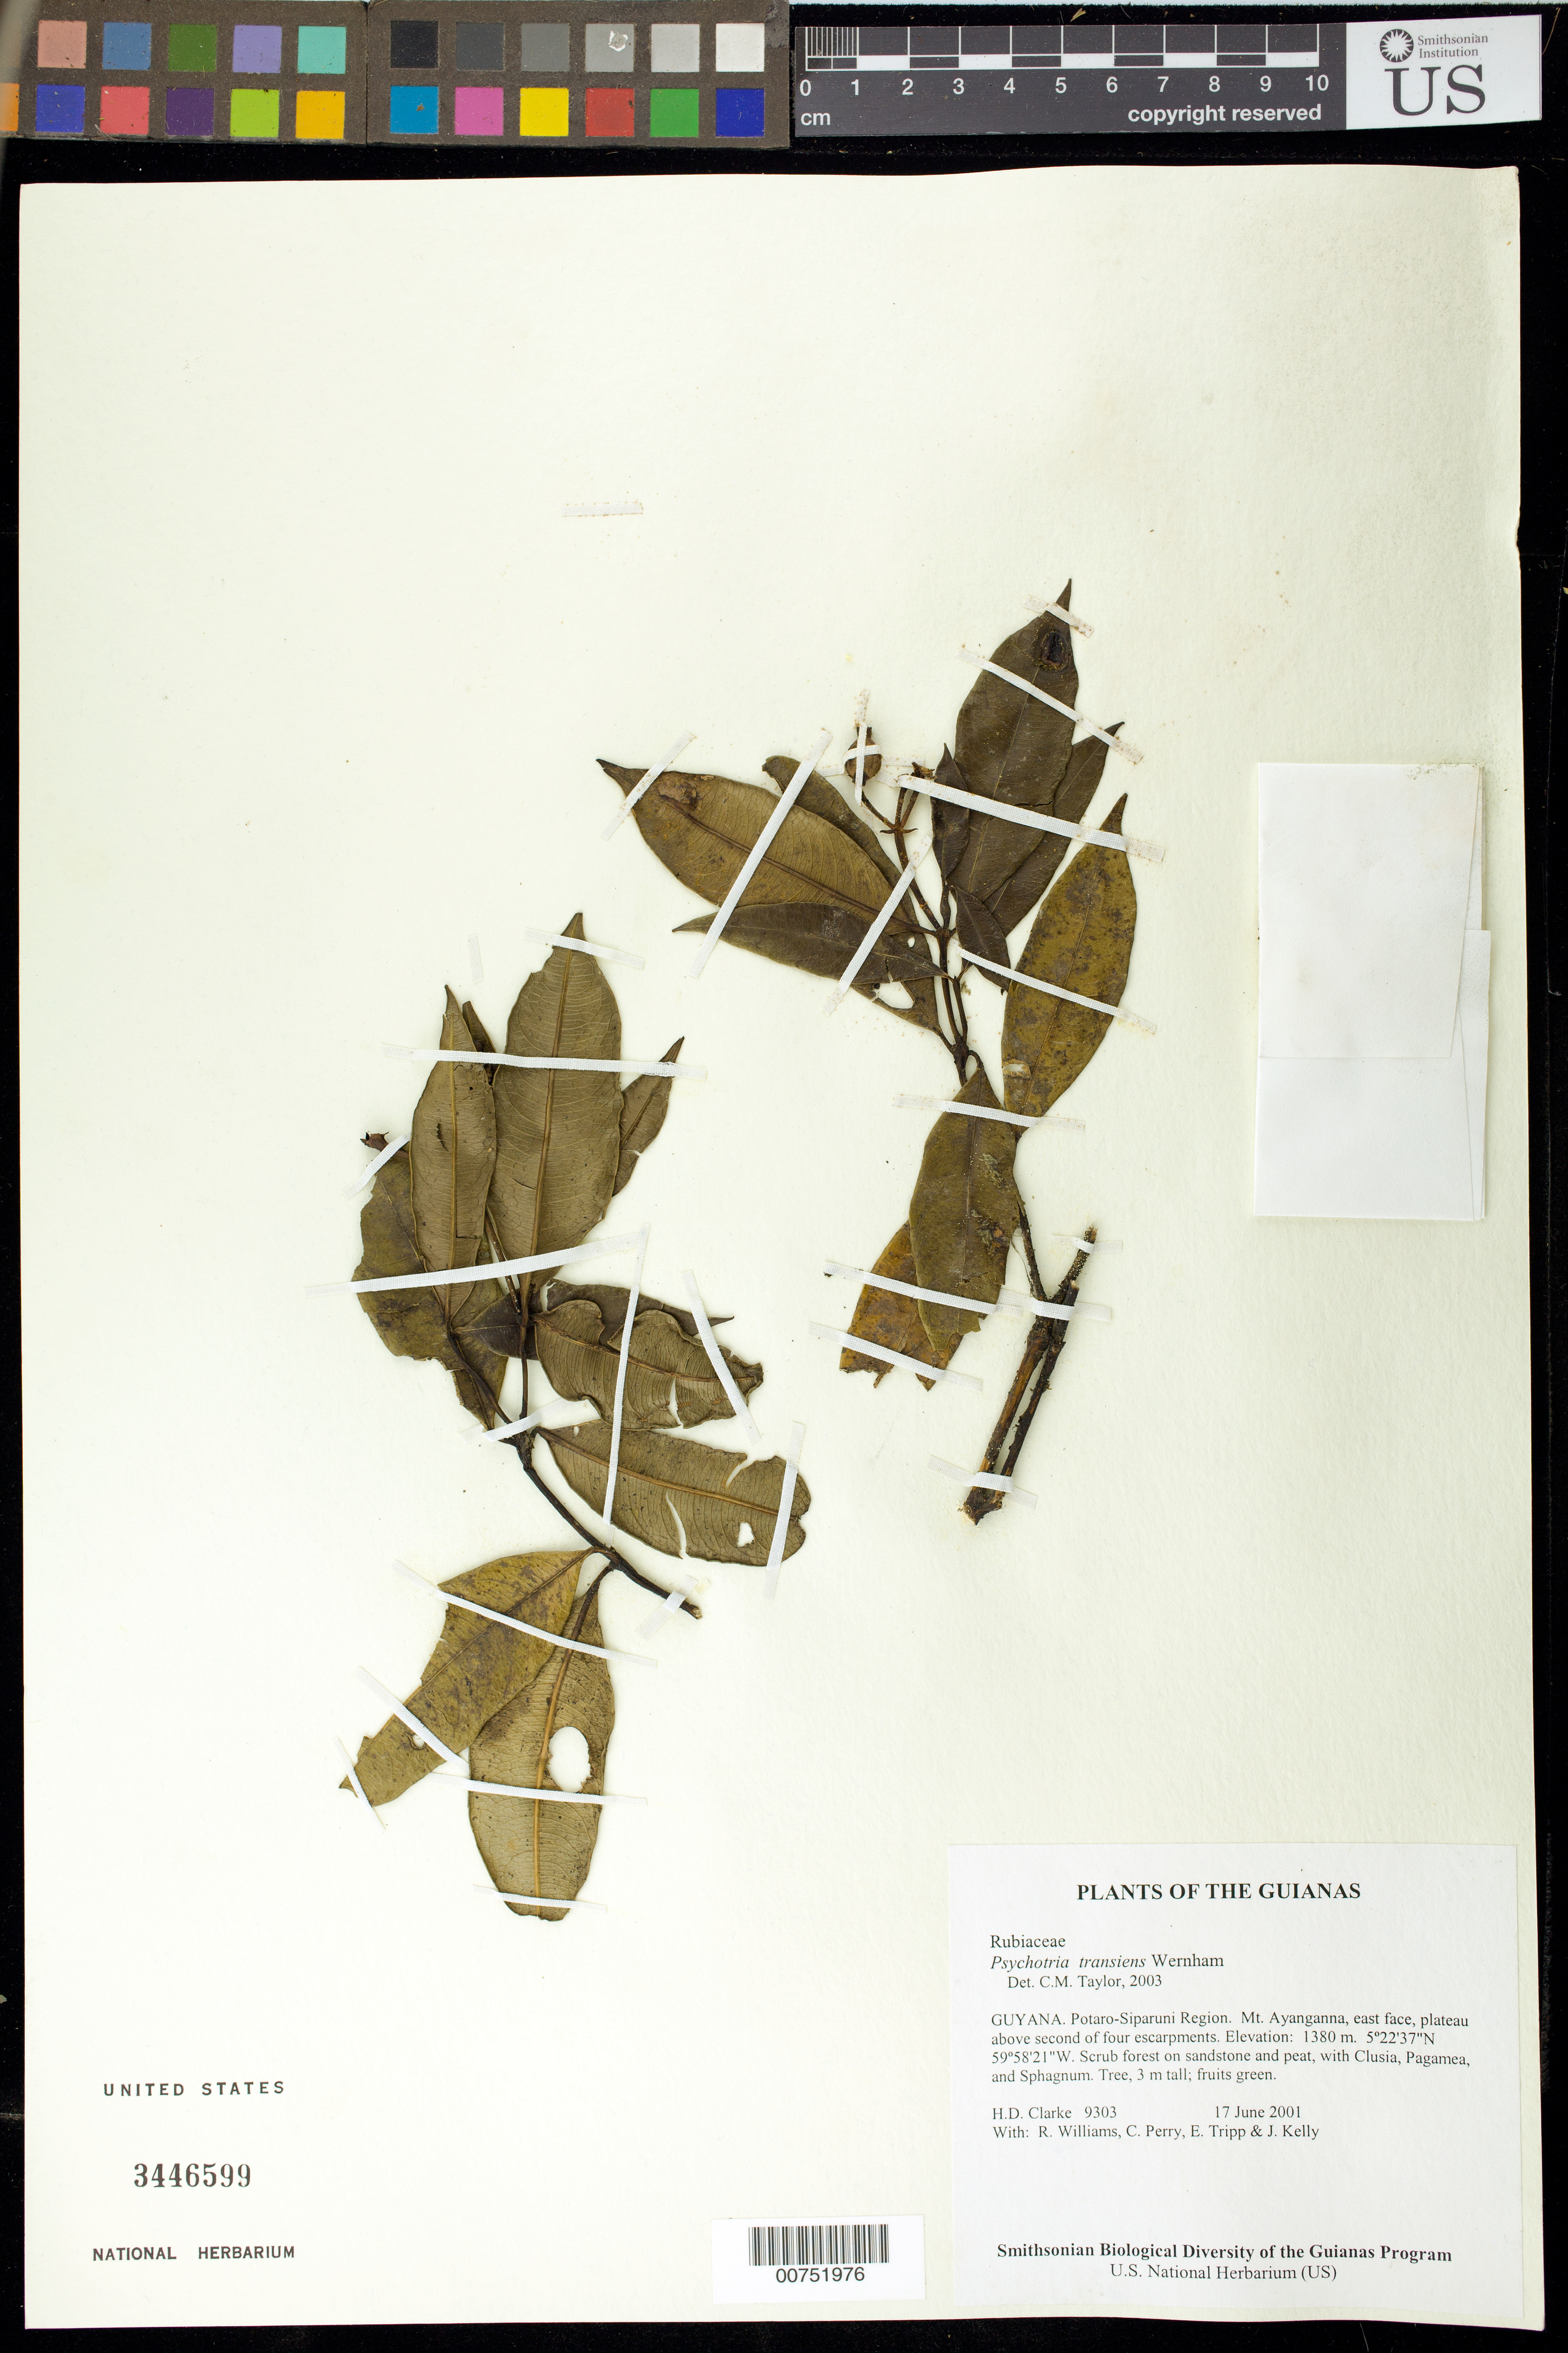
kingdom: Plantae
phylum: Tracheophyta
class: Magnoliopsida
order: Gentianales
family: Rubiaceae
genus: Palicourea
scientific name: Palicourea ernestii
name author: (K. Krause) Delprete & J.H. Kirkbr.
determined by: Kirkbride, J. H., Jr.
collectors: H. D. Clarke, R. Williams, C. Perry, E. Tripp & J. Kelly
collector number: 9303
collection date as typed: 17 June 2001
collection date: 2001-06-17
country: Guyana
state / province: Potaro-Siparuni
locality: Mt. Ayanganna, east face, plateau above second of four escarpments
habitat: Scrub forest on sandstone and peat, with Clusia, Pagamea, and Sphagnum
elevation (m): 1380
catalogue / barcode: US 3446599